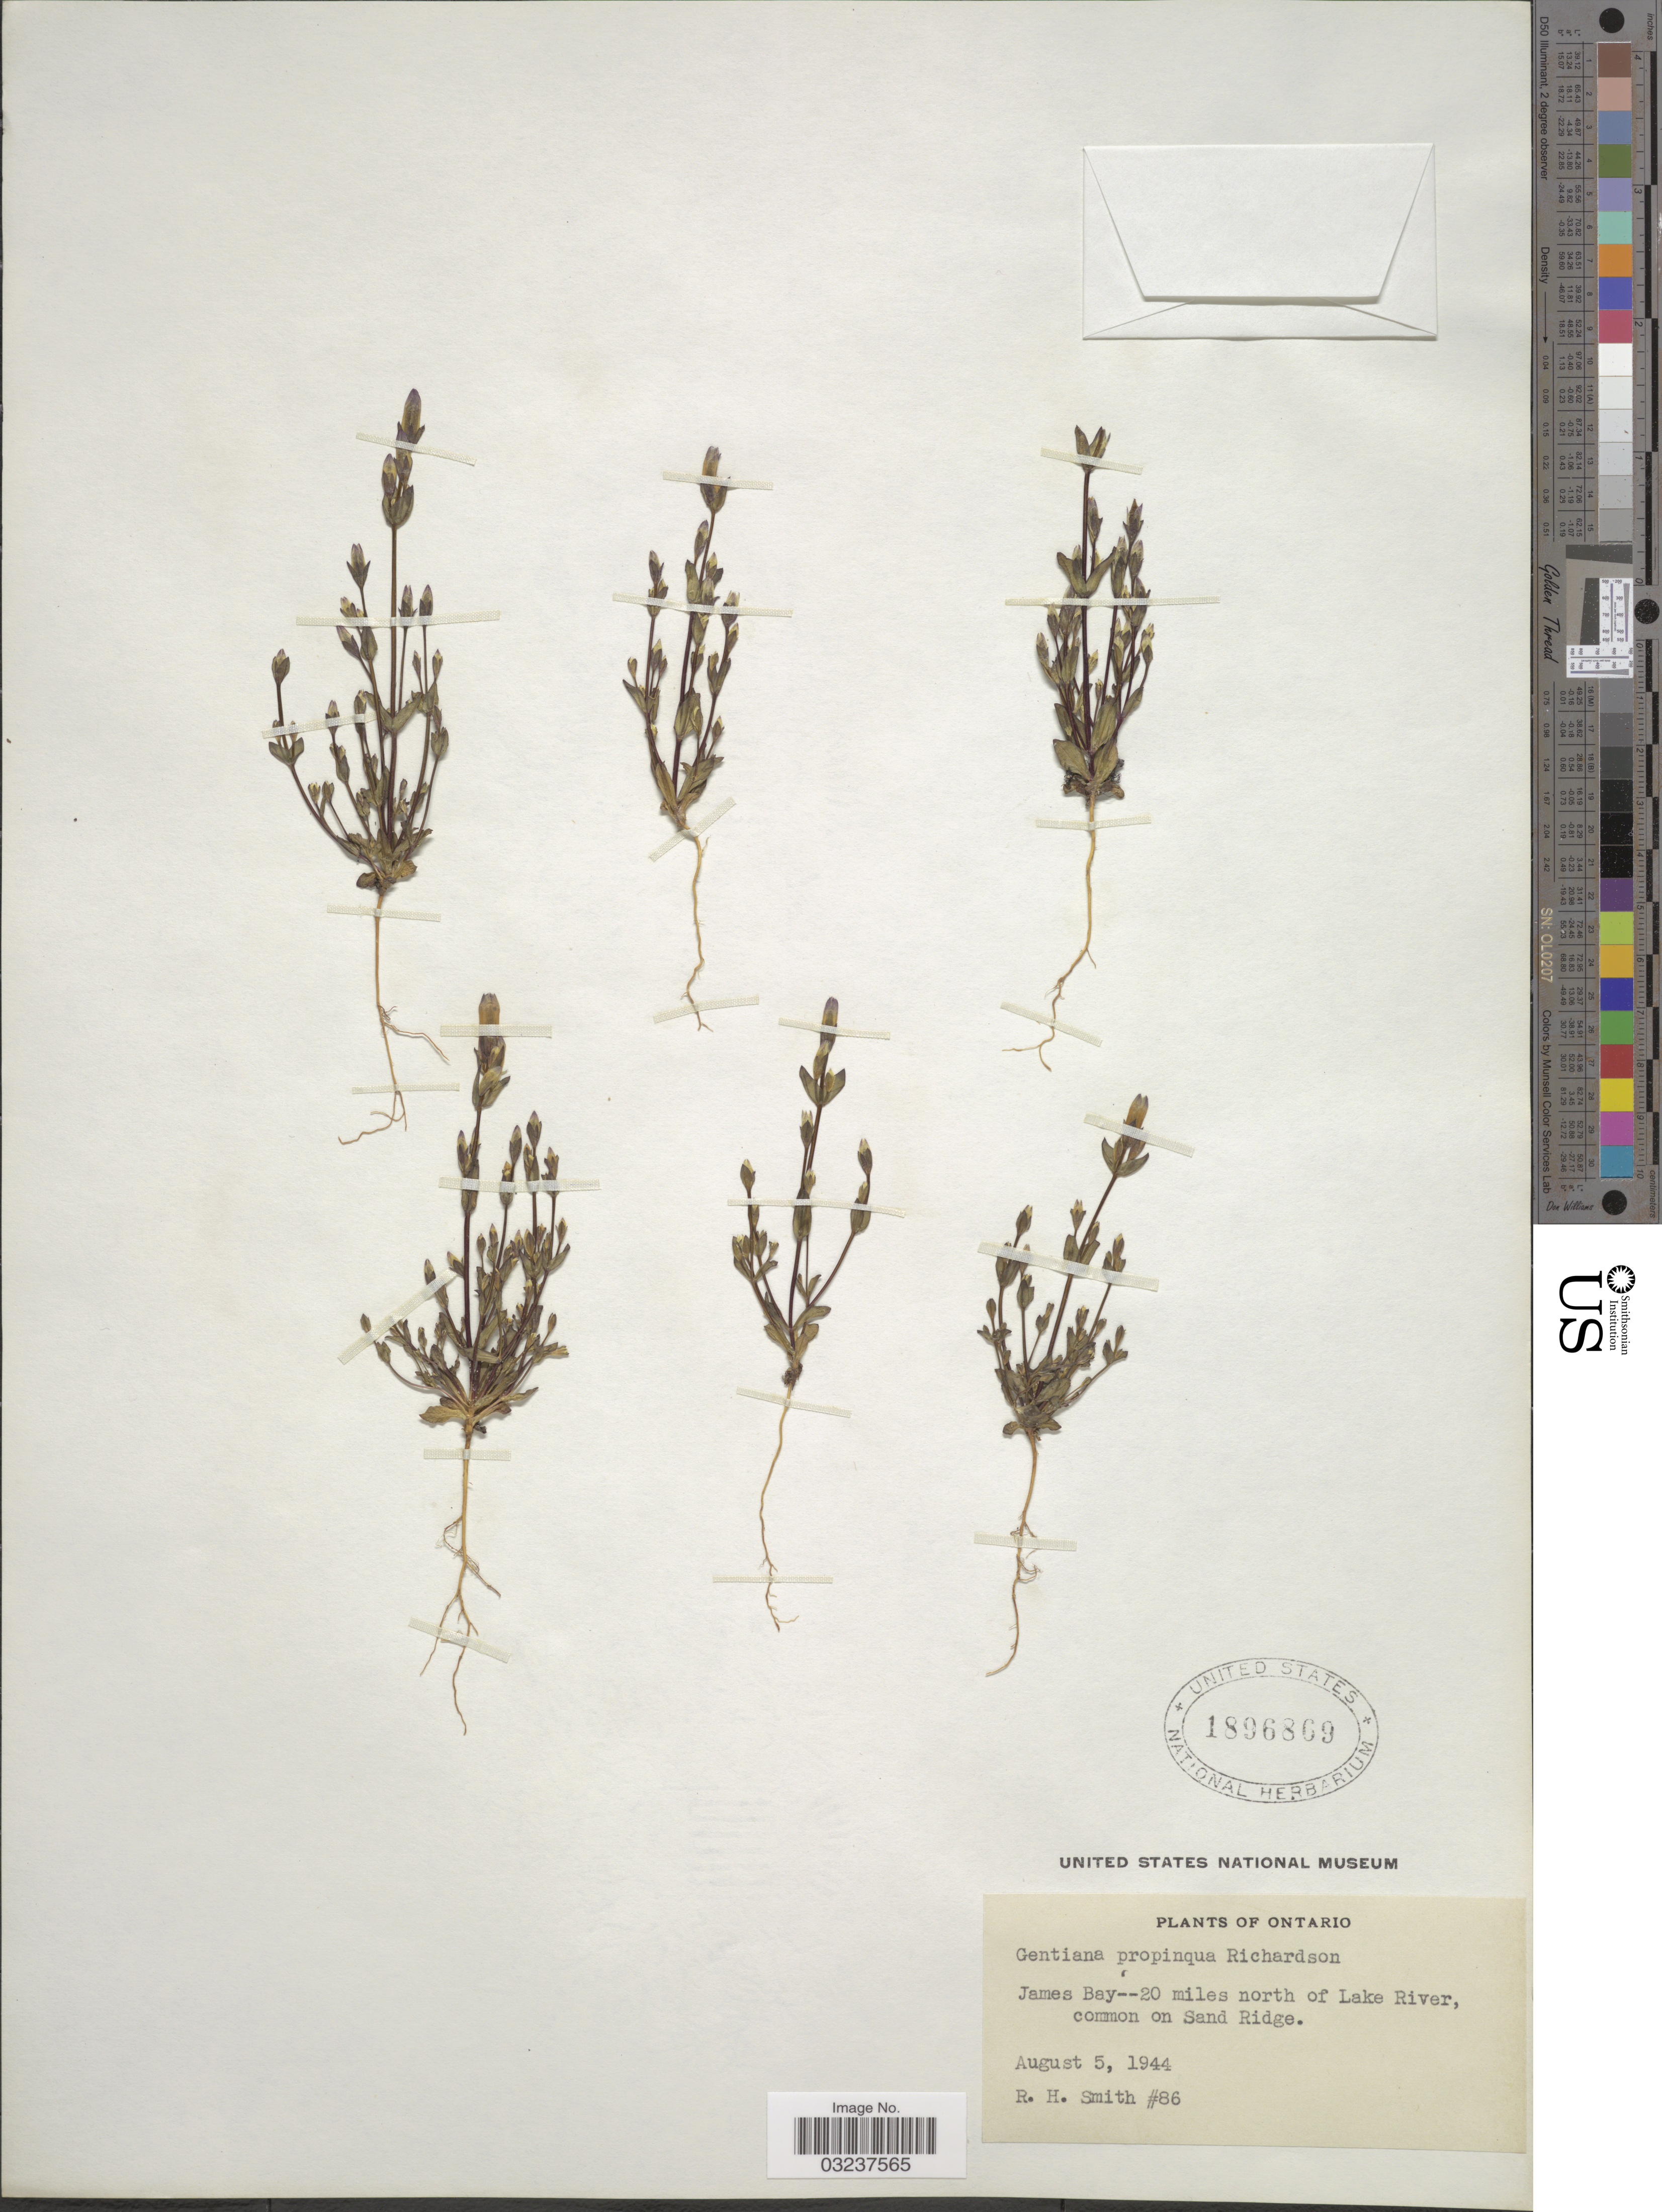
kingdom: Plantae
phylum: Tracheophyta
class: Magnoliopsida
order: Gentianales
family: Gentianaceae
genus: Gentianella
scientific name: Gentianella propinqua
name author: (Richardson) J.M. Gillett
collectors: R. H. Smith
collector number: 86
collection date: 1944-08-05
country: Canada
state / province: Ontario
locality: James Bay--20 miles north of Lake River, common on Sand Ridge.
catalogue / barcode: US 1896869